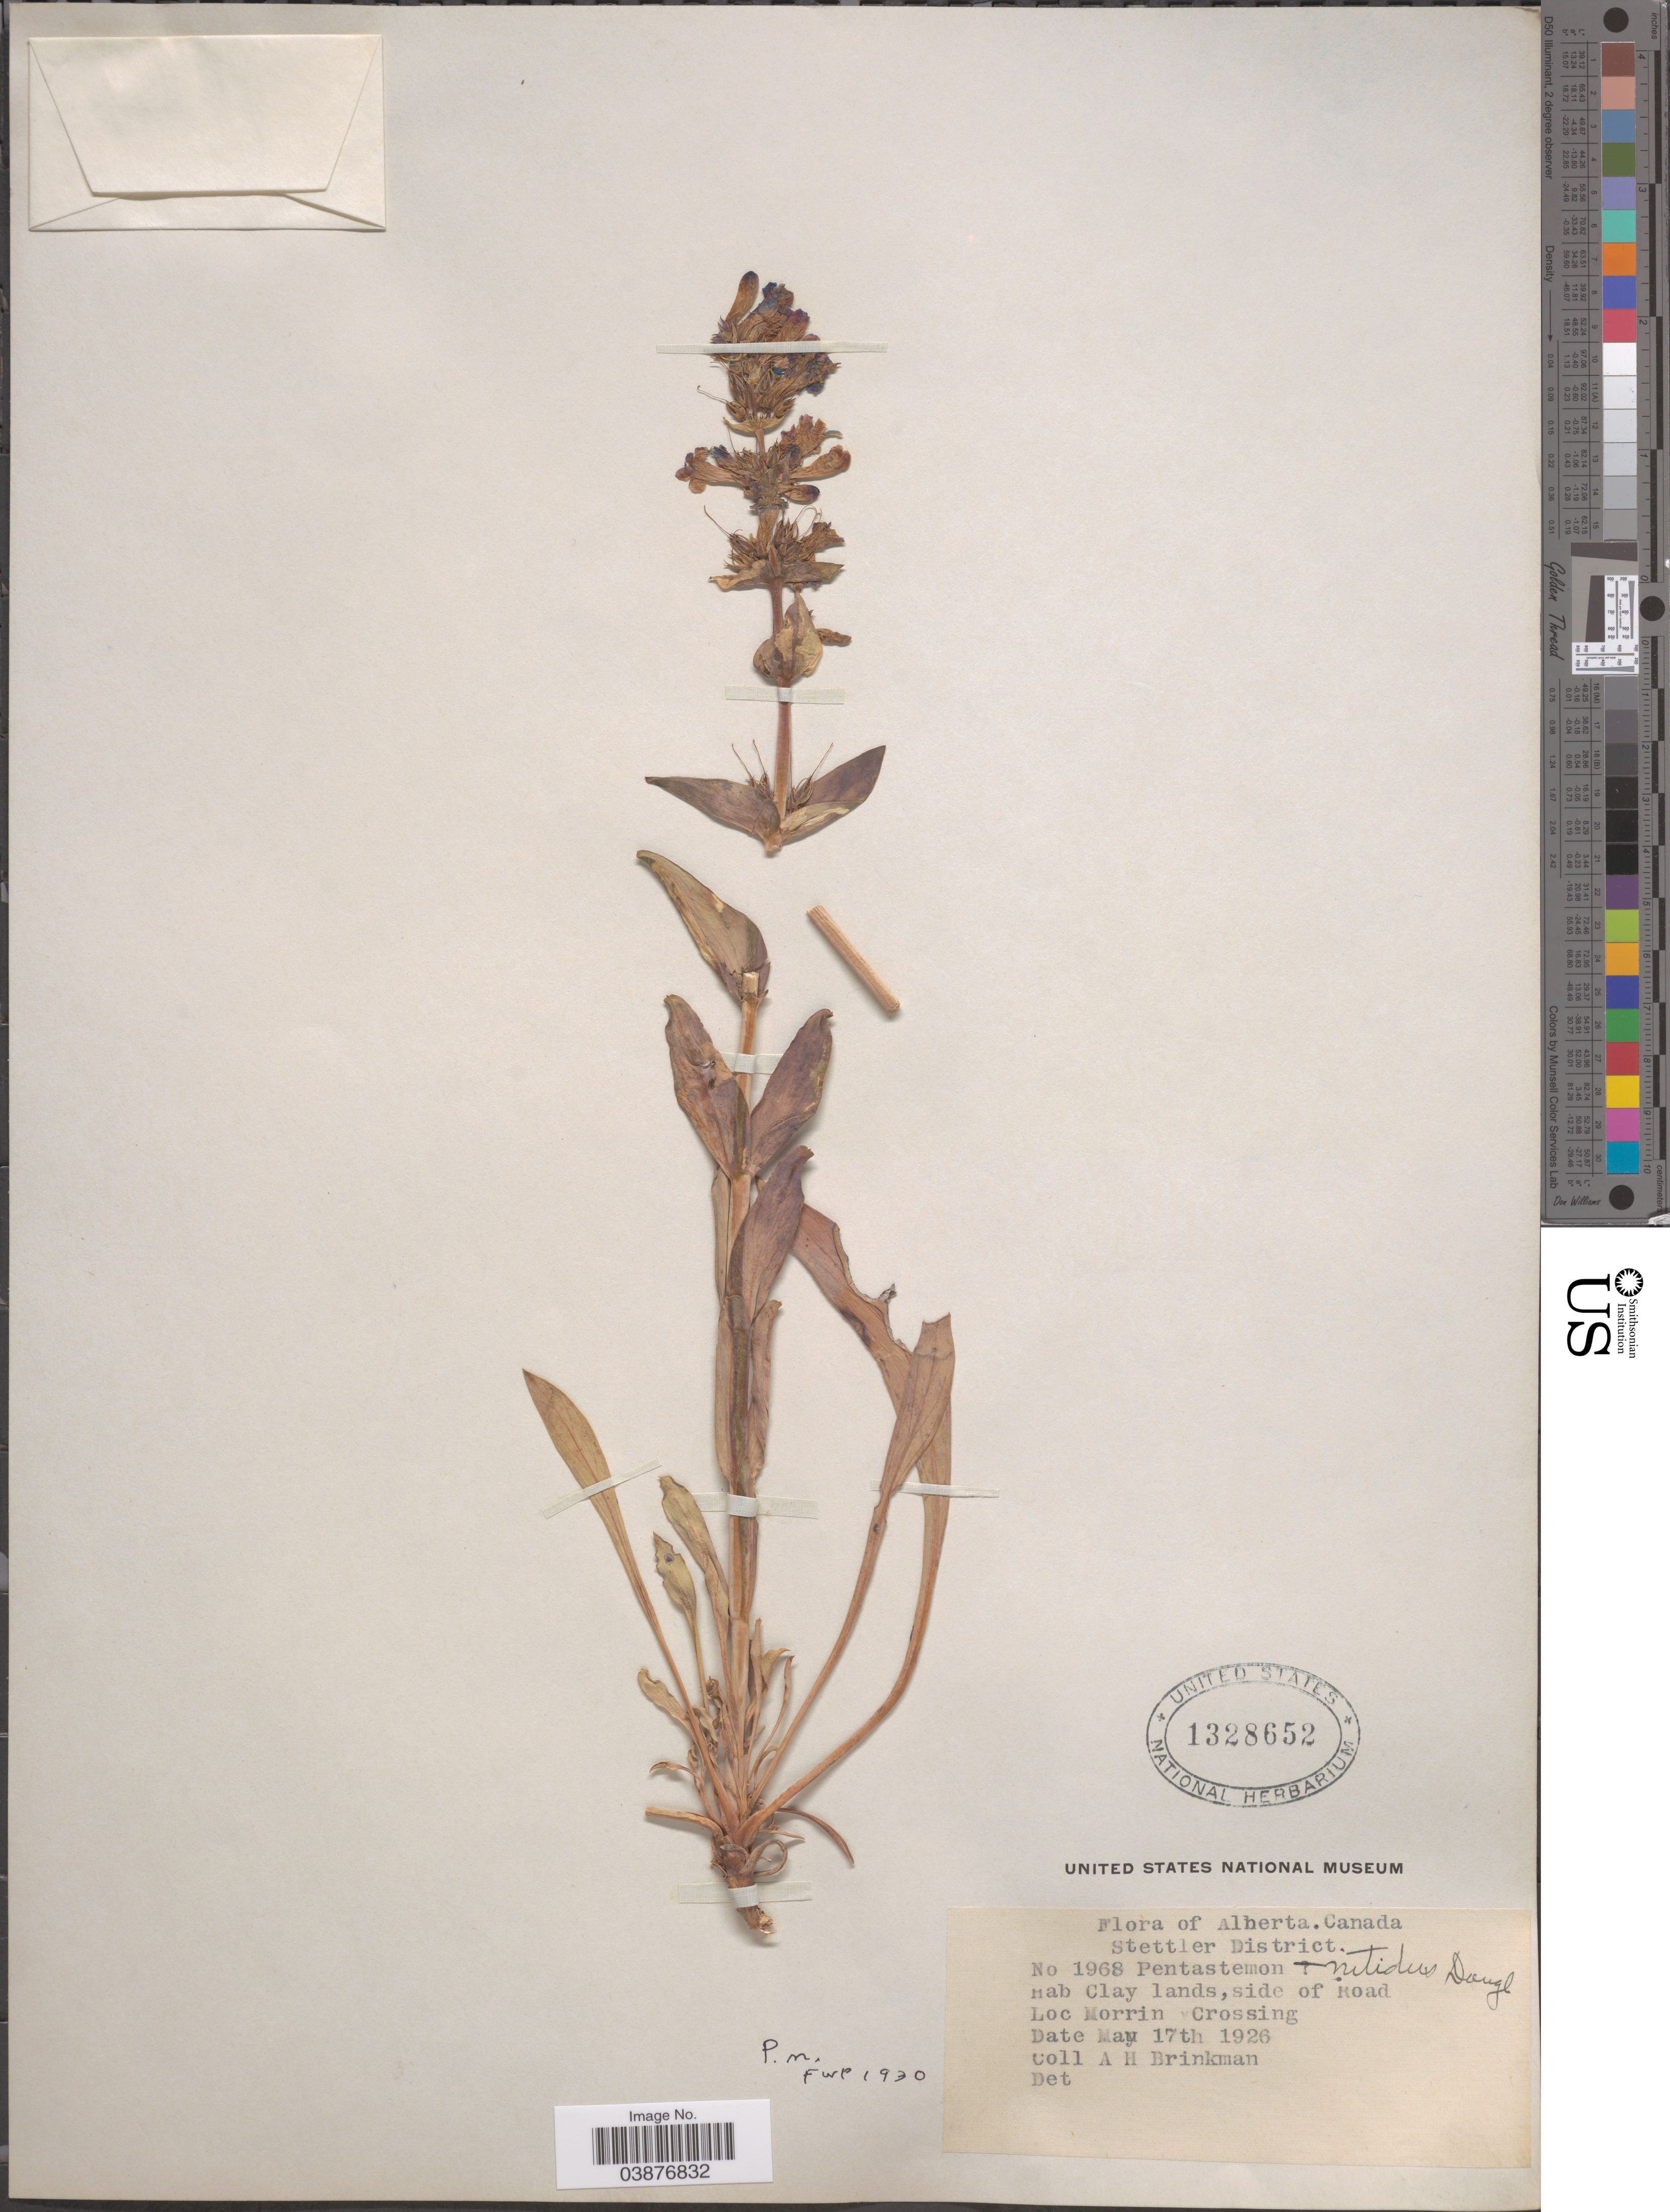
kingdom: Plantae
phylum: Tracheophyta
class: Magnoliopsida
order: Lamiales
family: Plantaginaceae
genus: Penstemon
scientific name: Penstemon nitidus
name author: Douglas ex Benth.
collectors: A. Brinkman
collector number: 1968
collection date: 1926-05-17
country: Canada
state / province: Alberta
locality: Stettler District. Side of Road. Morrin Crossing.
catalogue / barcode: US 1328652